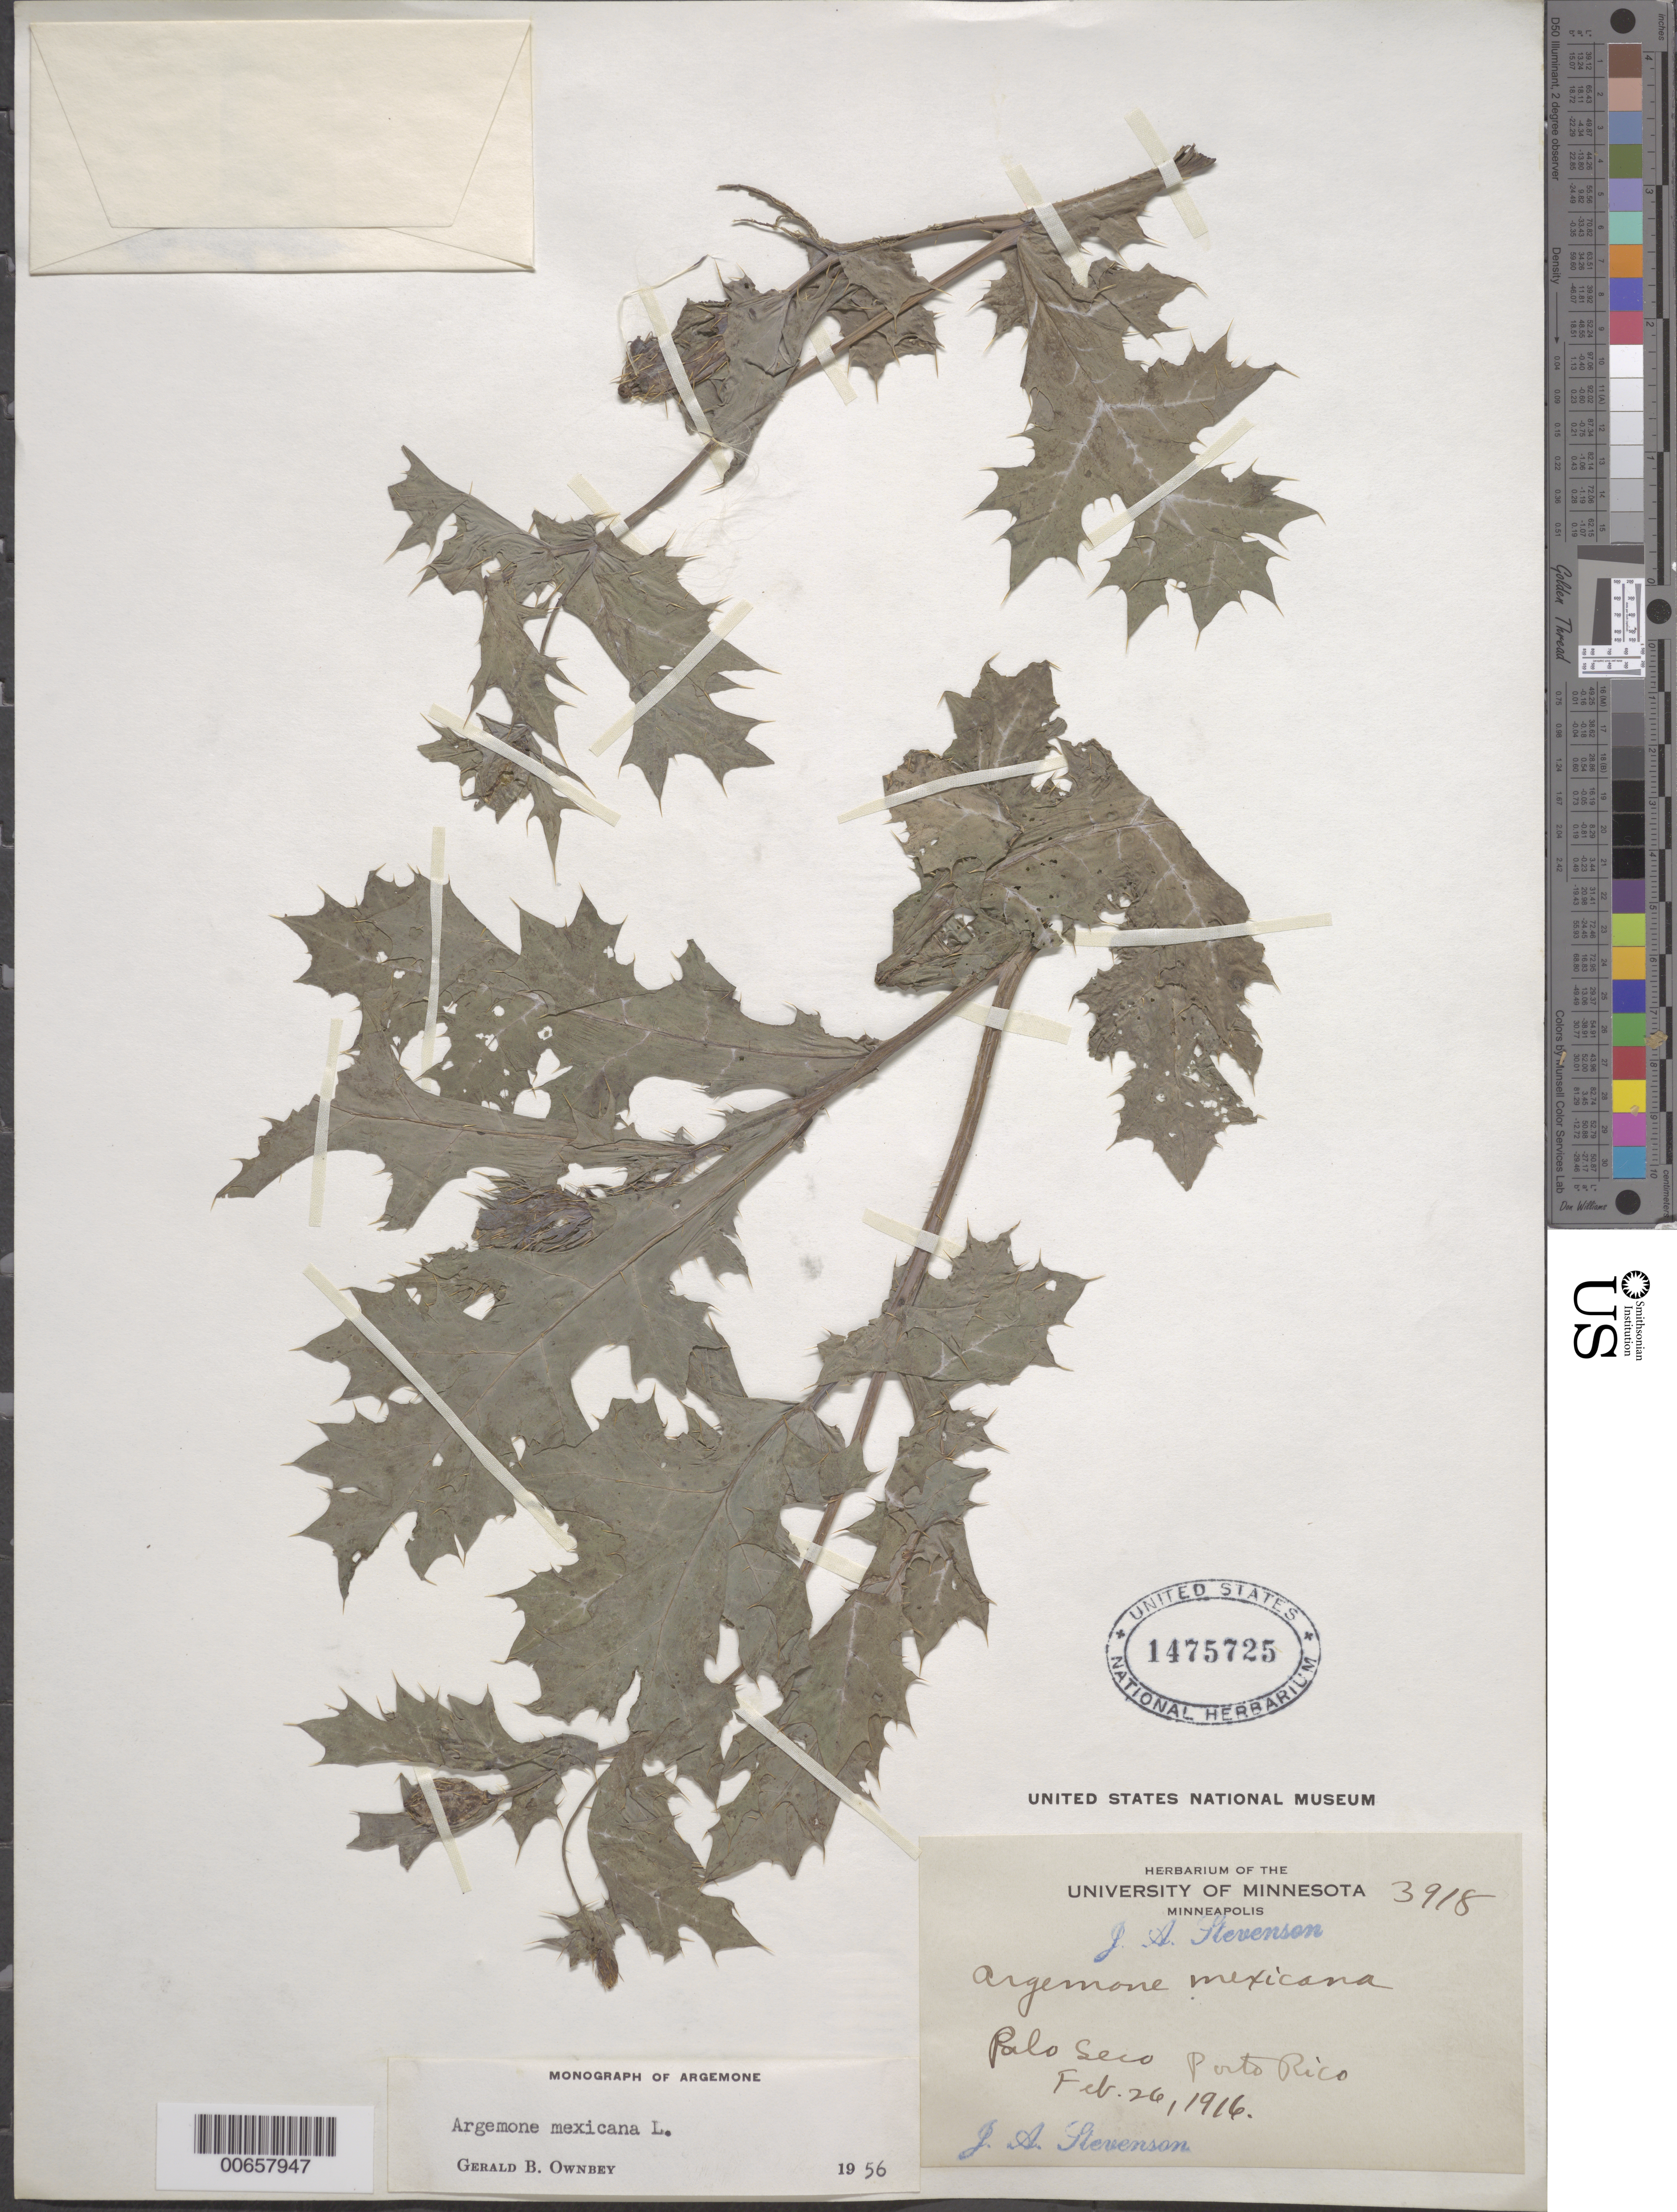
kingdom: Plantae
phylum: Tracheophyta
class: Magnoliopsida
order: Ranunculales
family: Papaveraceae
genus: Argemone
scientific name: Argemone mexicana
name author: L.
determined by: Ownbey, G. B.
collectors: J. Stevenson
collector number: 3918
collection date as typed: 26 Feb 1916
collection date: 1916-02-26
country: Puerto Rico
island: Greater Antilles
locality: Palo Seco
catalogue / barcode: US 1475725